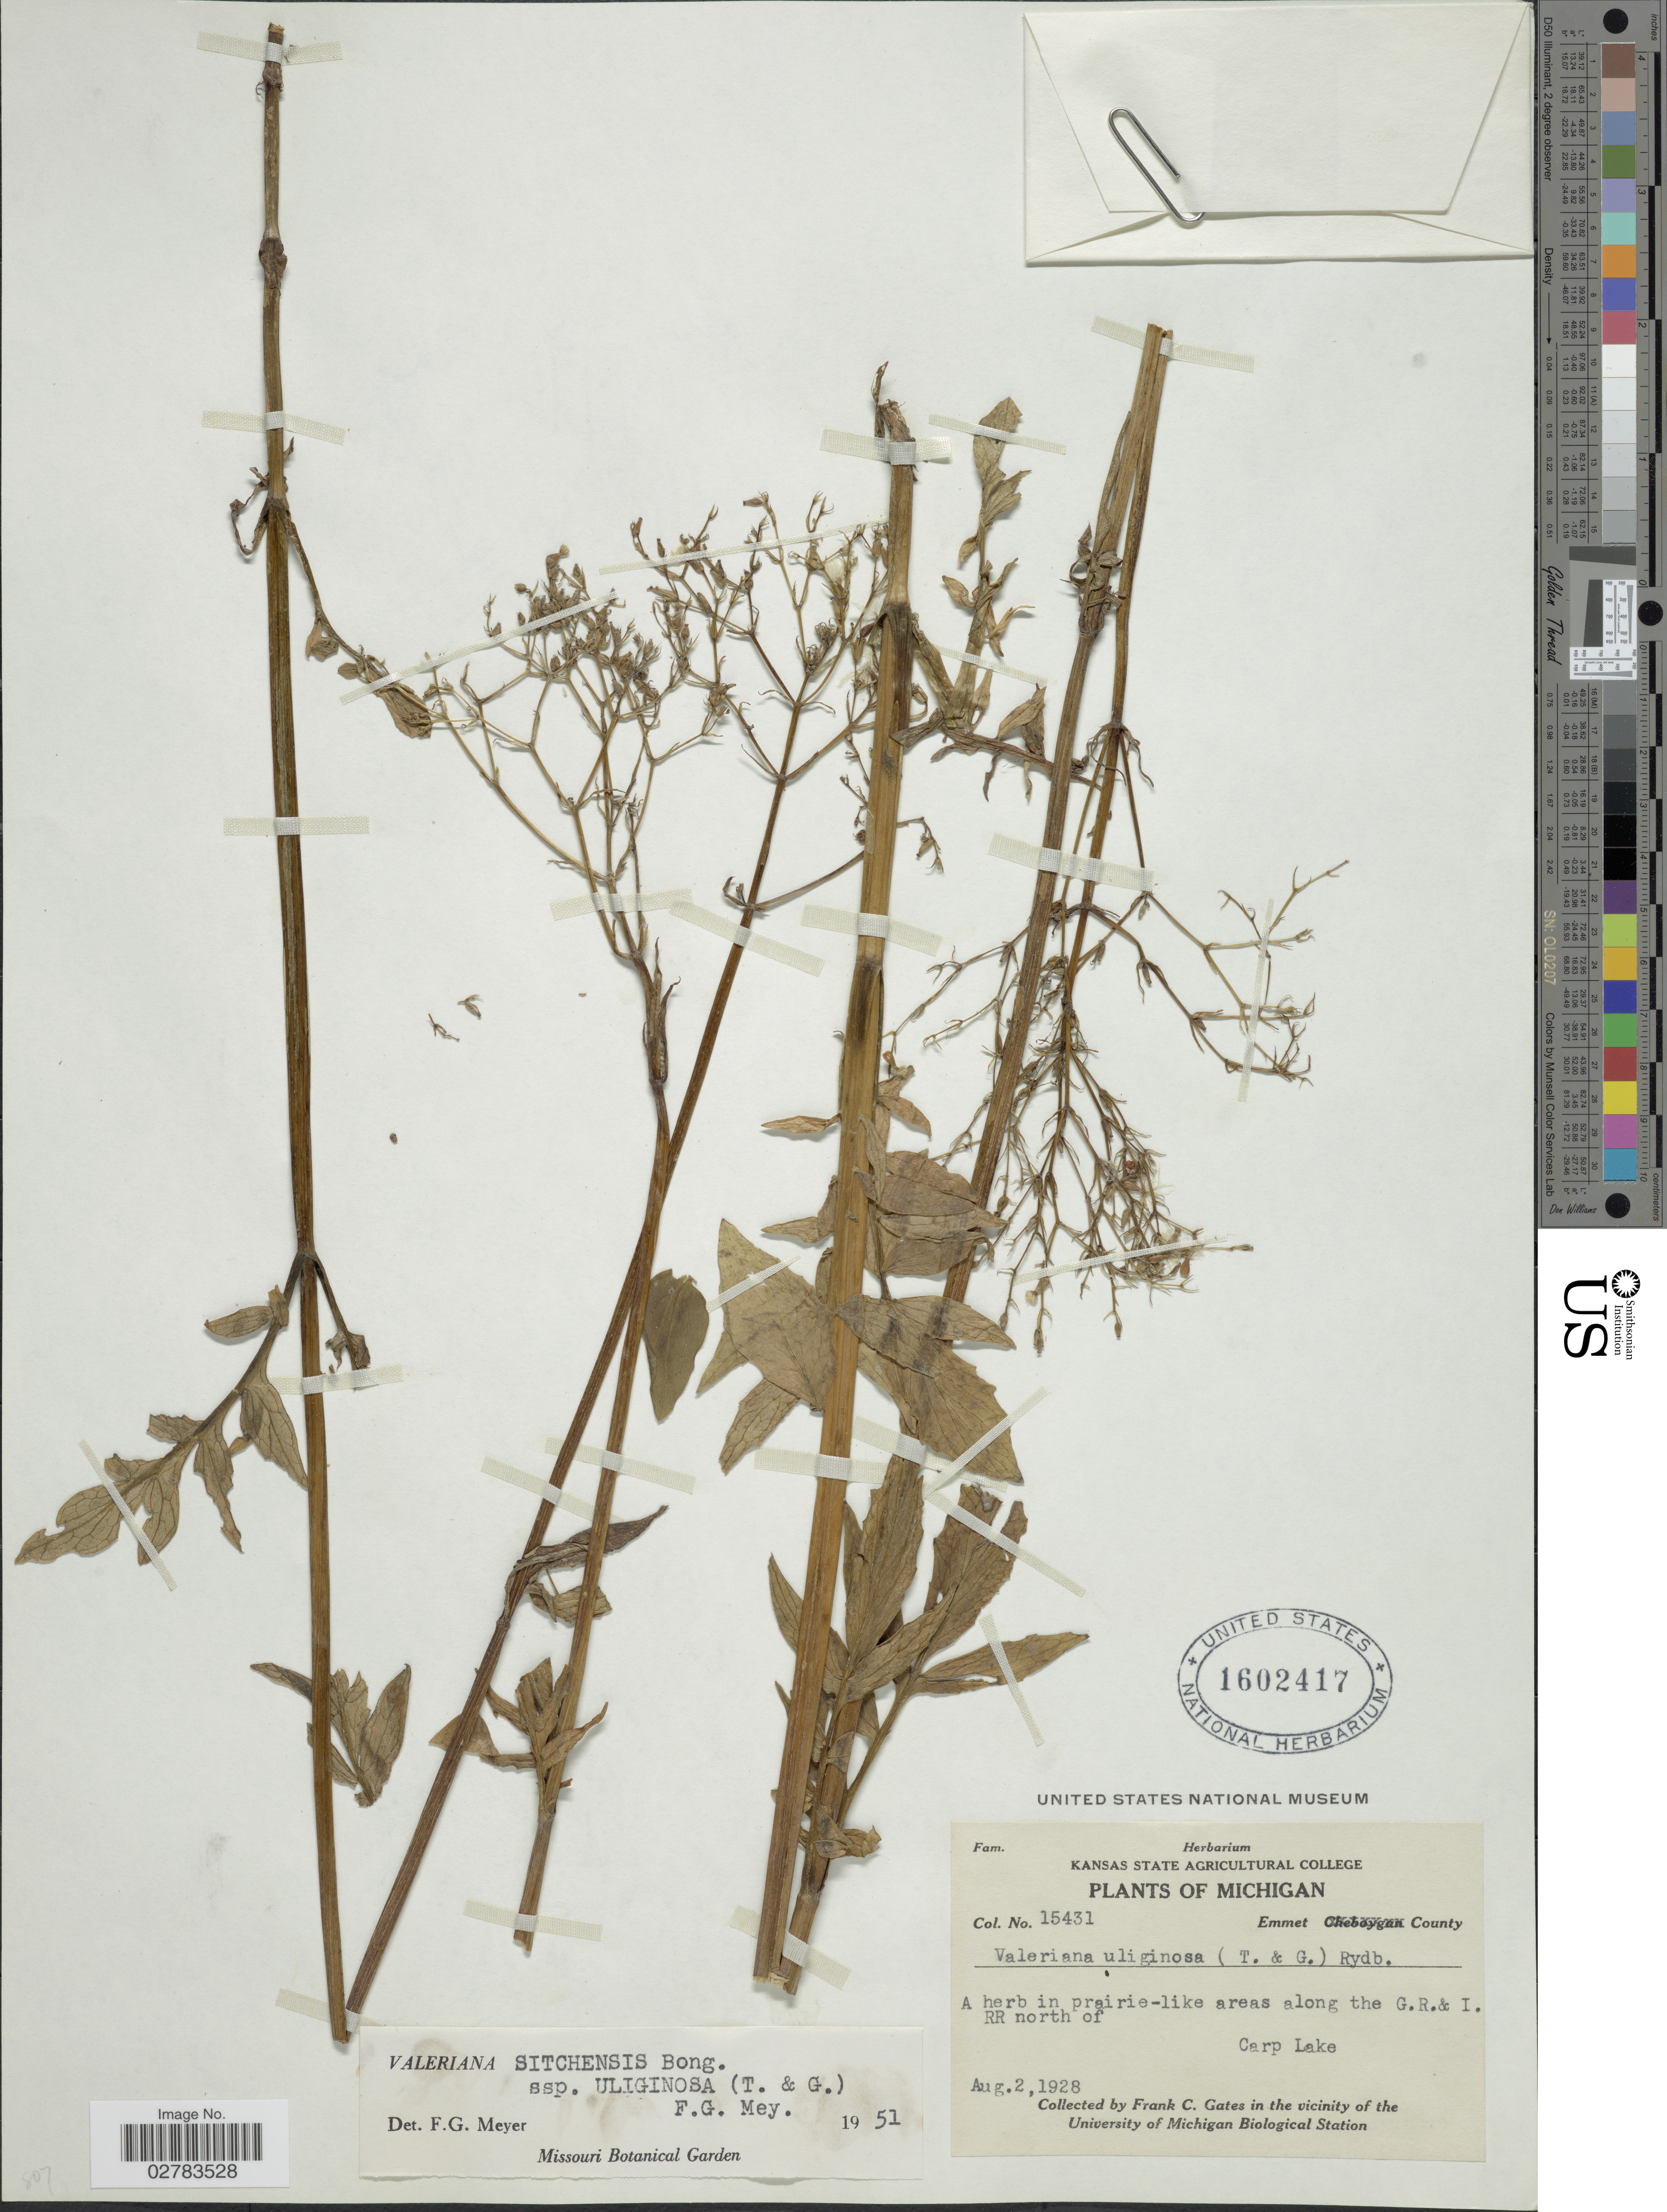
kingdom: Plantae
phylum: Tracheophyta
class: Magnoliopsida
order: Dipsacales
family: Caprifoliaceae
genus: Valeriana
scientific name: Valeriana sitchensis subsp. uliginosa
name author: (Torr. & A. Gray) F.G. Mey.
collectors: F. C. Gates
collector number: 15431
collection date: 1928-08-02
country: United States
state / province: Michigan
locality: Emmet County, A herb in prairie-like areas along the G.R.& I. RR north of Carp Lake.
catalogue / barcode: US 1602417